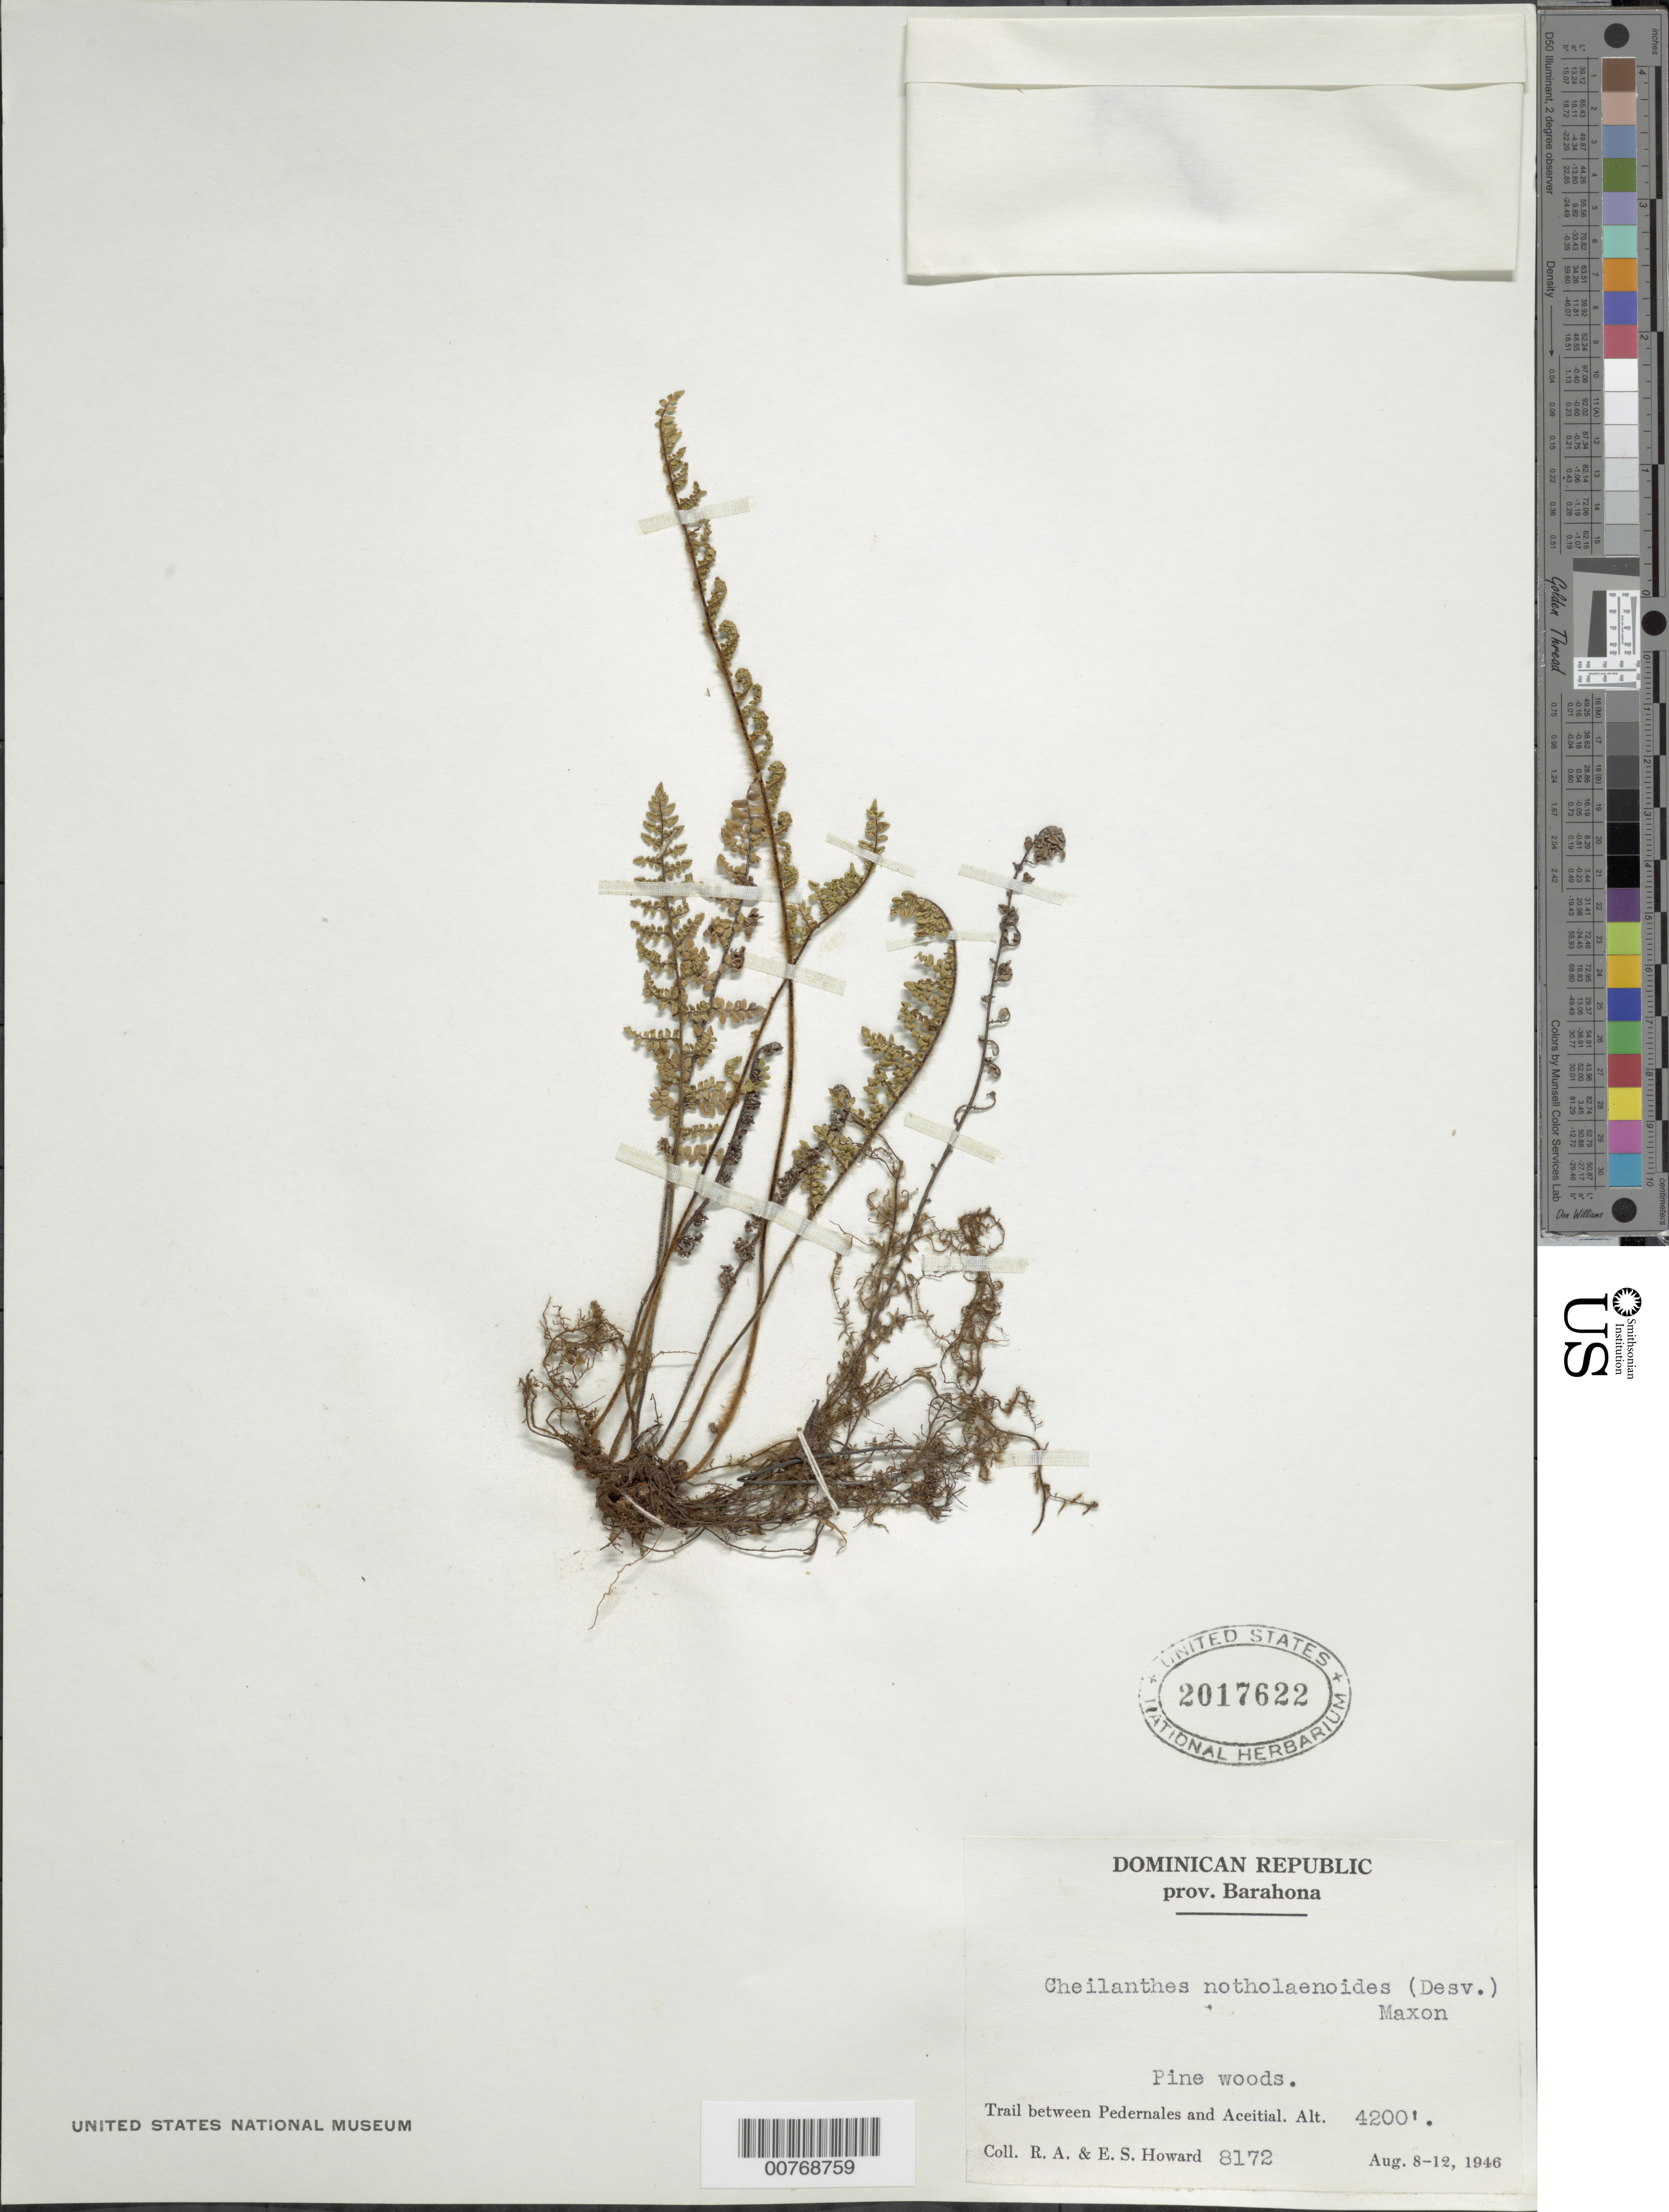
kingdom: Plantae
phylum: Tracheophyta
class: Polypodiopsida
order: Polypodiales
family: Pteridaceae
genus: Myriopteris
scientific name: Myriopteris notholaenoides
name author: (Desv.) Grusz & Windham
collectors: R. A. Howard & E. S. Howard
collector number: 8172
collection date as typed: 08 Aug 1946 to 12 Aug 1946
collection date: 1946-08-08/1946-08-12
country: Dominican Republic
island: Hispaniola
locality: Provincia Barahona, trail between Pedernales and Aceital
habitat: In pine woods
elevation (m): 1280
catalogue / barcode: US 2017622